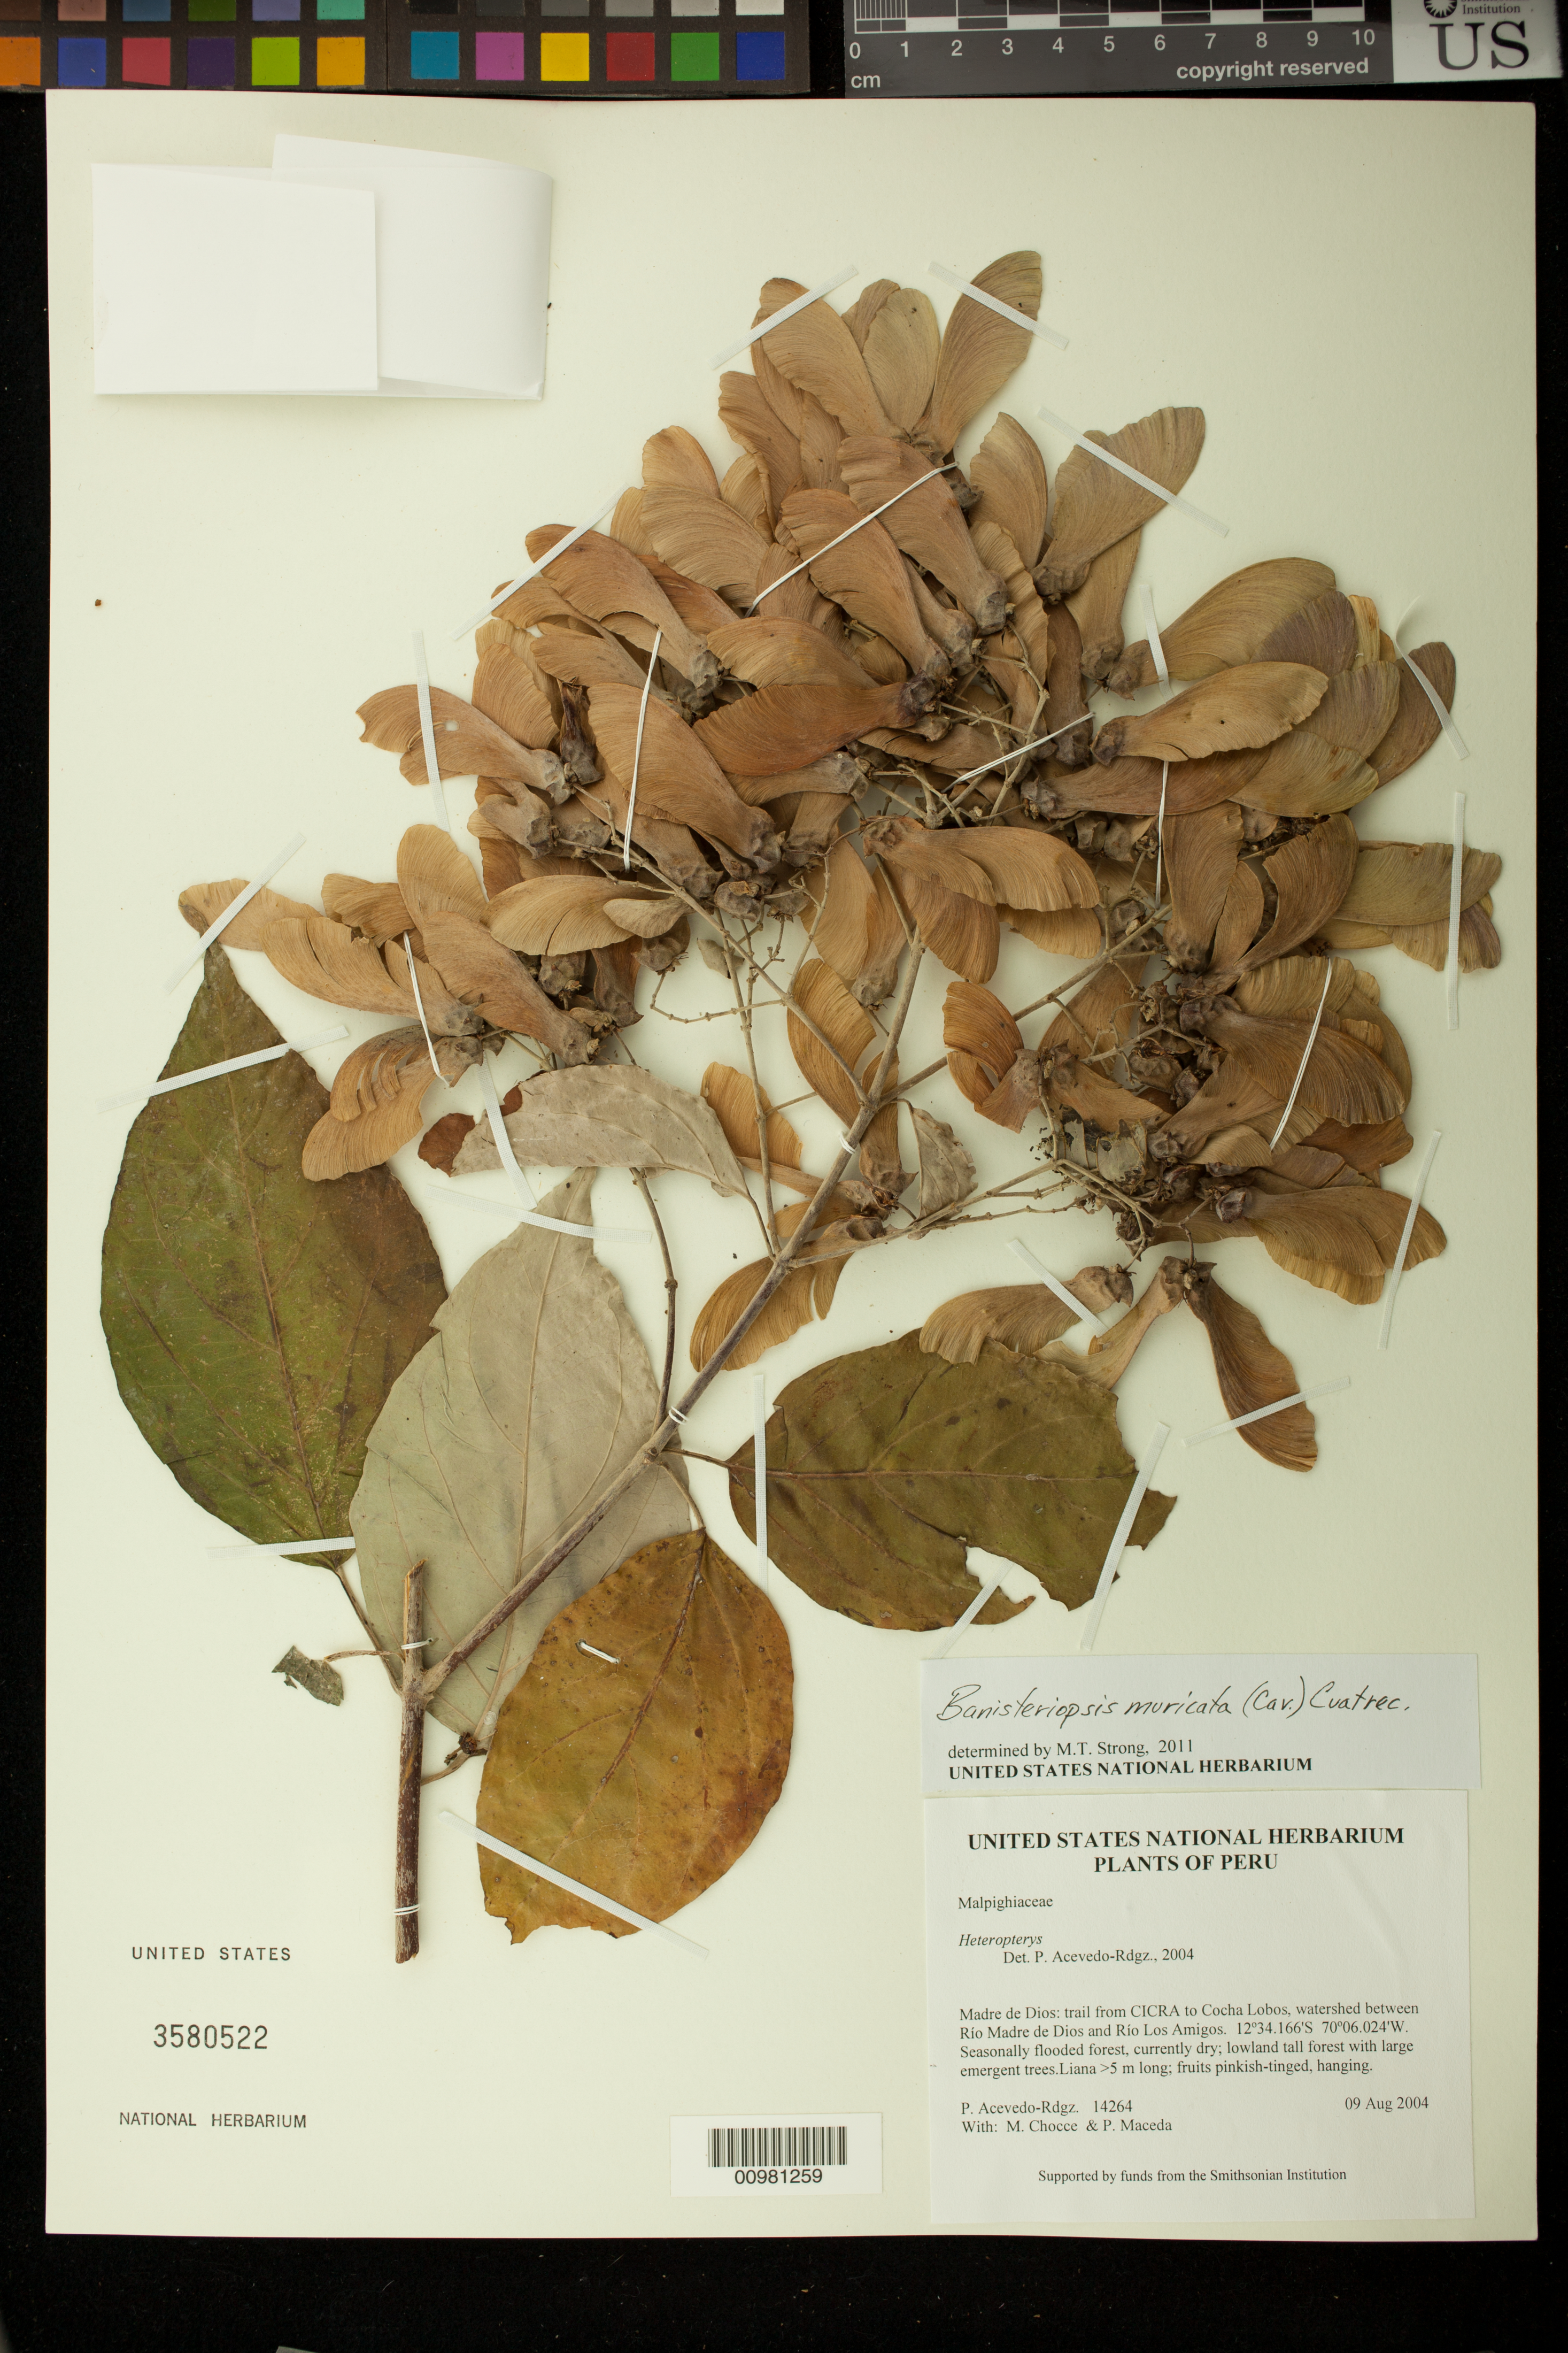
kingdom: Plantae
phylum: Tracheophyta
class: Magnoliopsida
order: Malpighiales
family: Malpighiaceae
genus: Banisteriopsis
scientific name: Banisteriopsis muricata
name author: (Cav.) Cuatrec.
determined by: Strong, M. T., (US), Smithsonian Institution - National Museum of Natural History (UNITED STATES)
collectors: P. Acevedo-Rodr., M. Chocce & P. Maceda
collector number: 14264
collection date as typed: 09 Aug 2004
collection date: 2004-08-09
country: Peru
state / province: Madre de Dios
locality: Madre de Dios: trail from CICRA to Cocha Lobos, watershed between Río Madre de Dios and Río Los Amigos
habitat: Seasonally flooded forest, currently dry; lowland tall forest with large emergent trees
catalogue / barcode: US 3580522